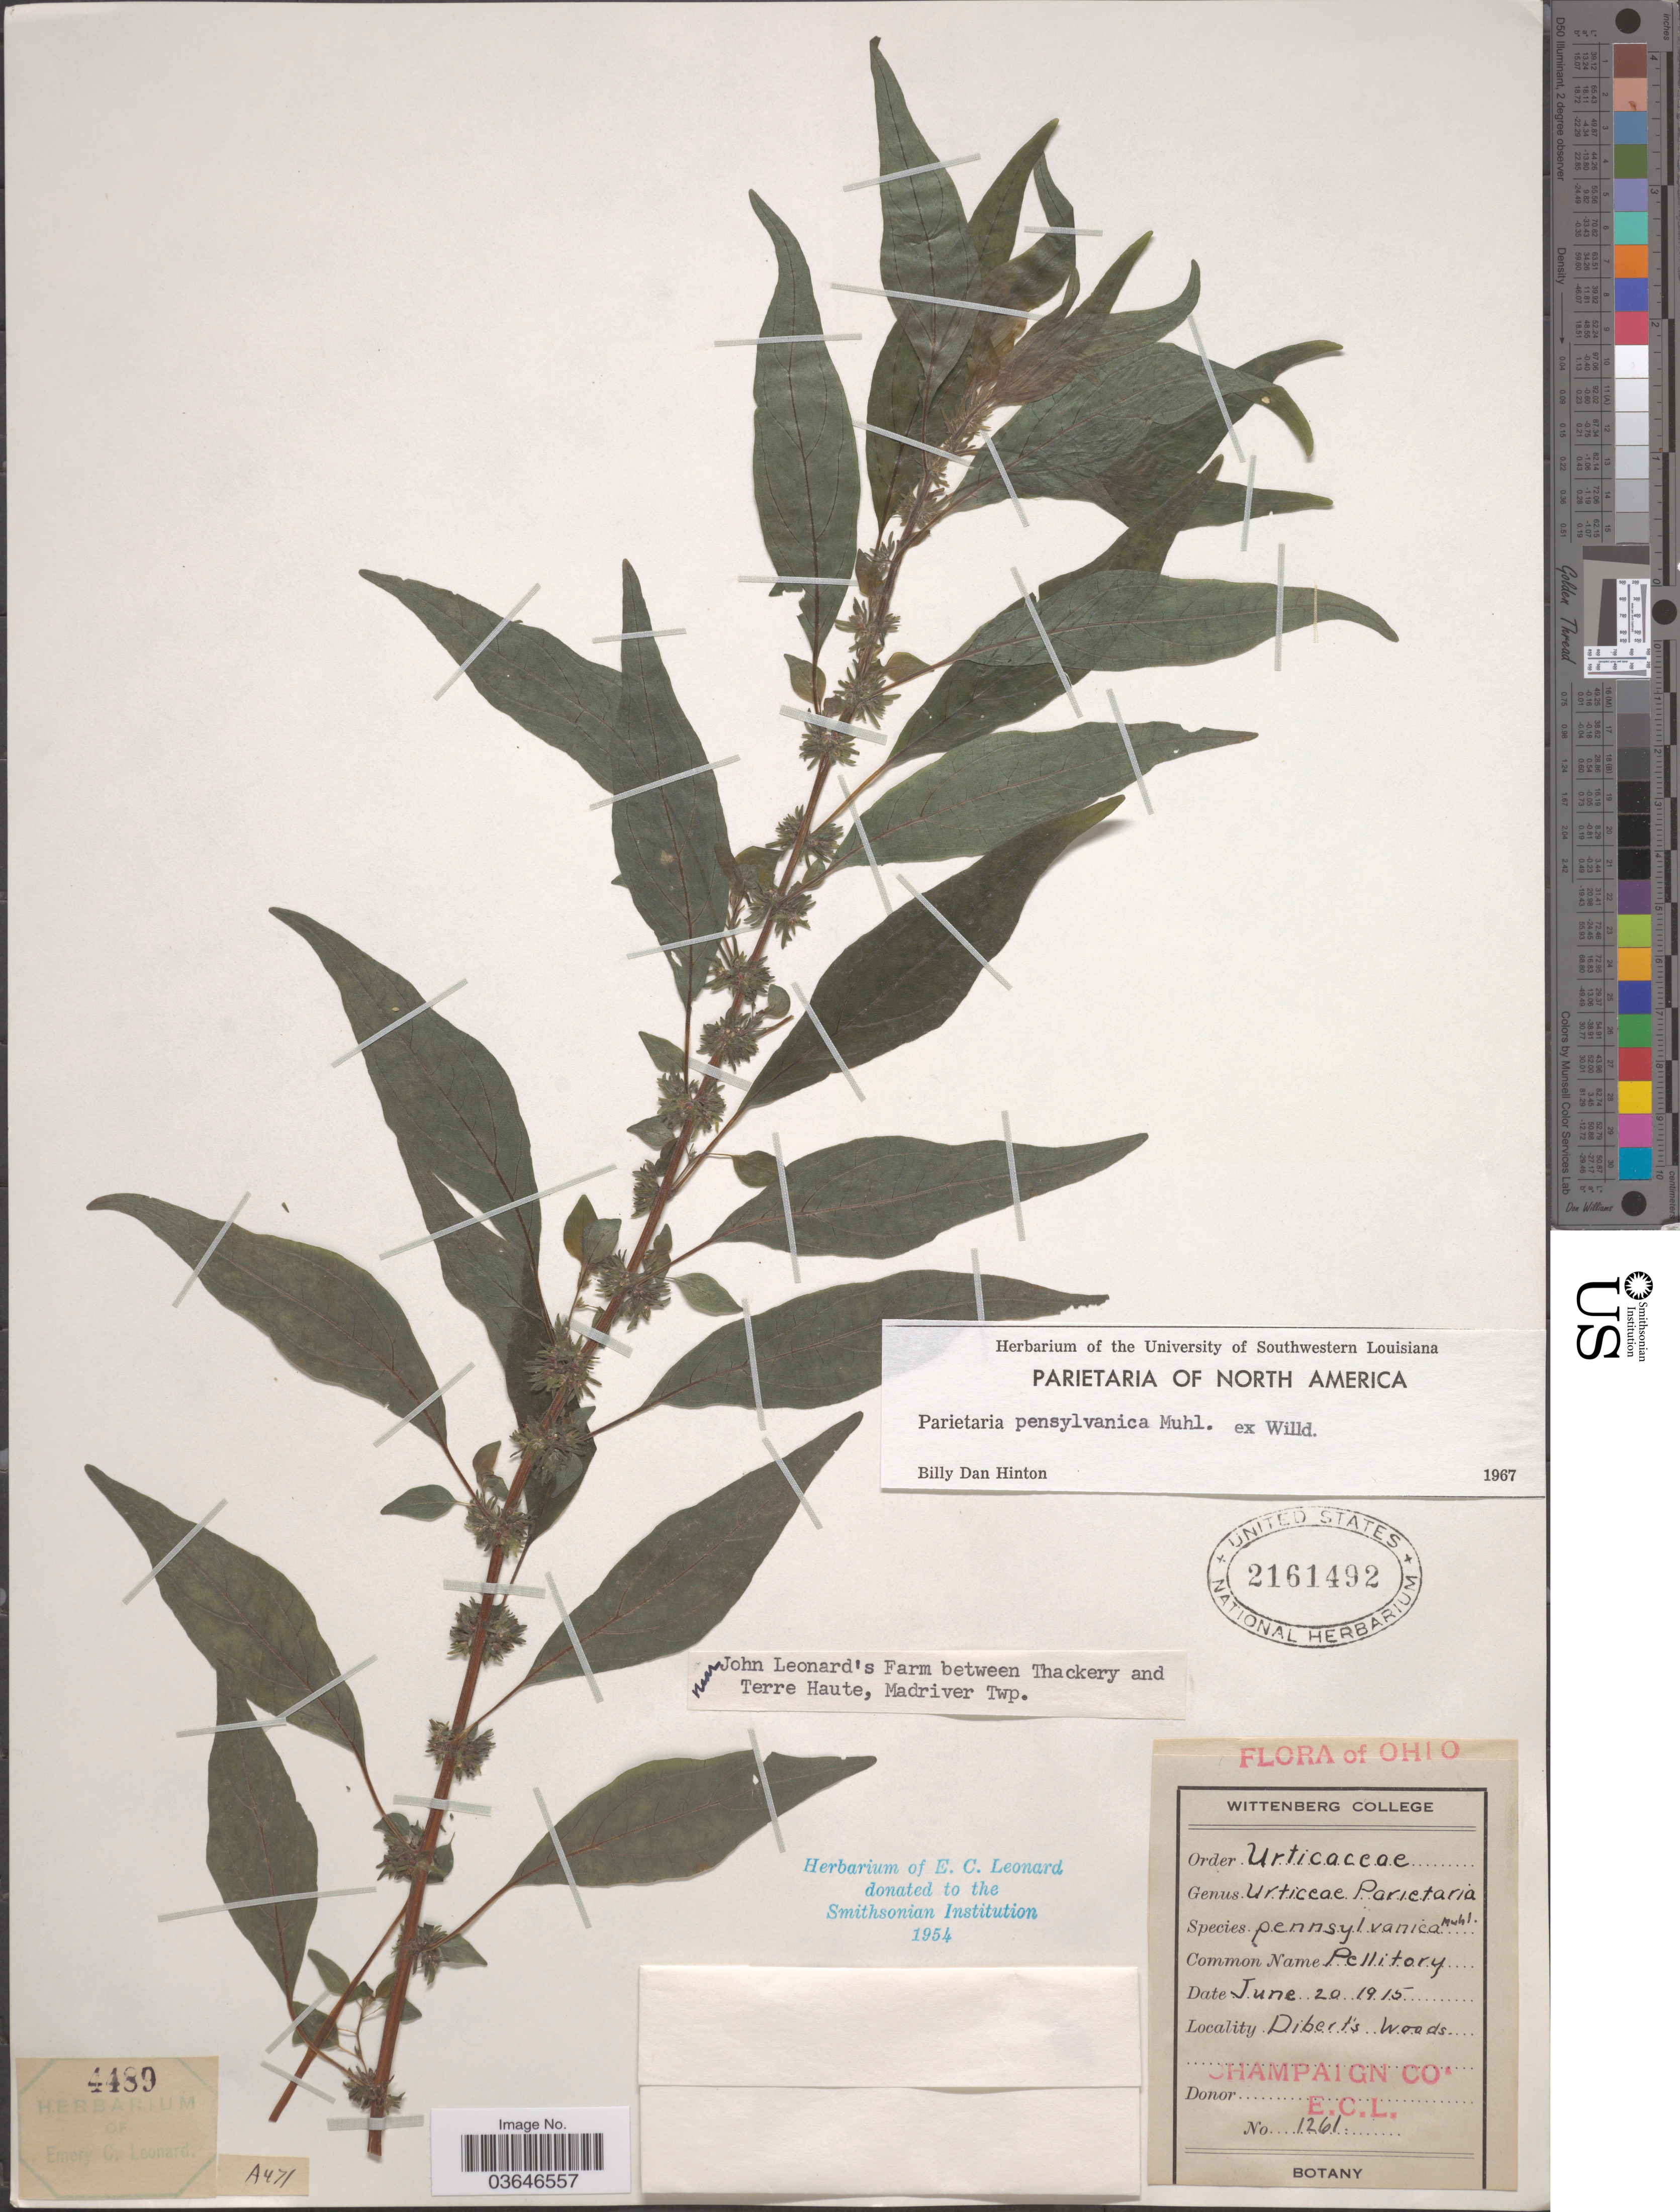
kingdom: Plantae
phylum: Tracheophyta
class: Magnoliopsida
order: Rosales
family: Urticaceae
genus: Parietaria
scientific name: Parietaria pensylvanica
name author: Muhl. ex Willd.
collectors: E. C. Leonard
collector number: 1261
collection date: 1915-06-20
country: United States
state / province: Ohio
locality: Dibert's Woods. Champaign Co. John Leonard's Farm between Thackery and Terre Haute, Madriver Twp.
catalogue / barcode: US 2161492